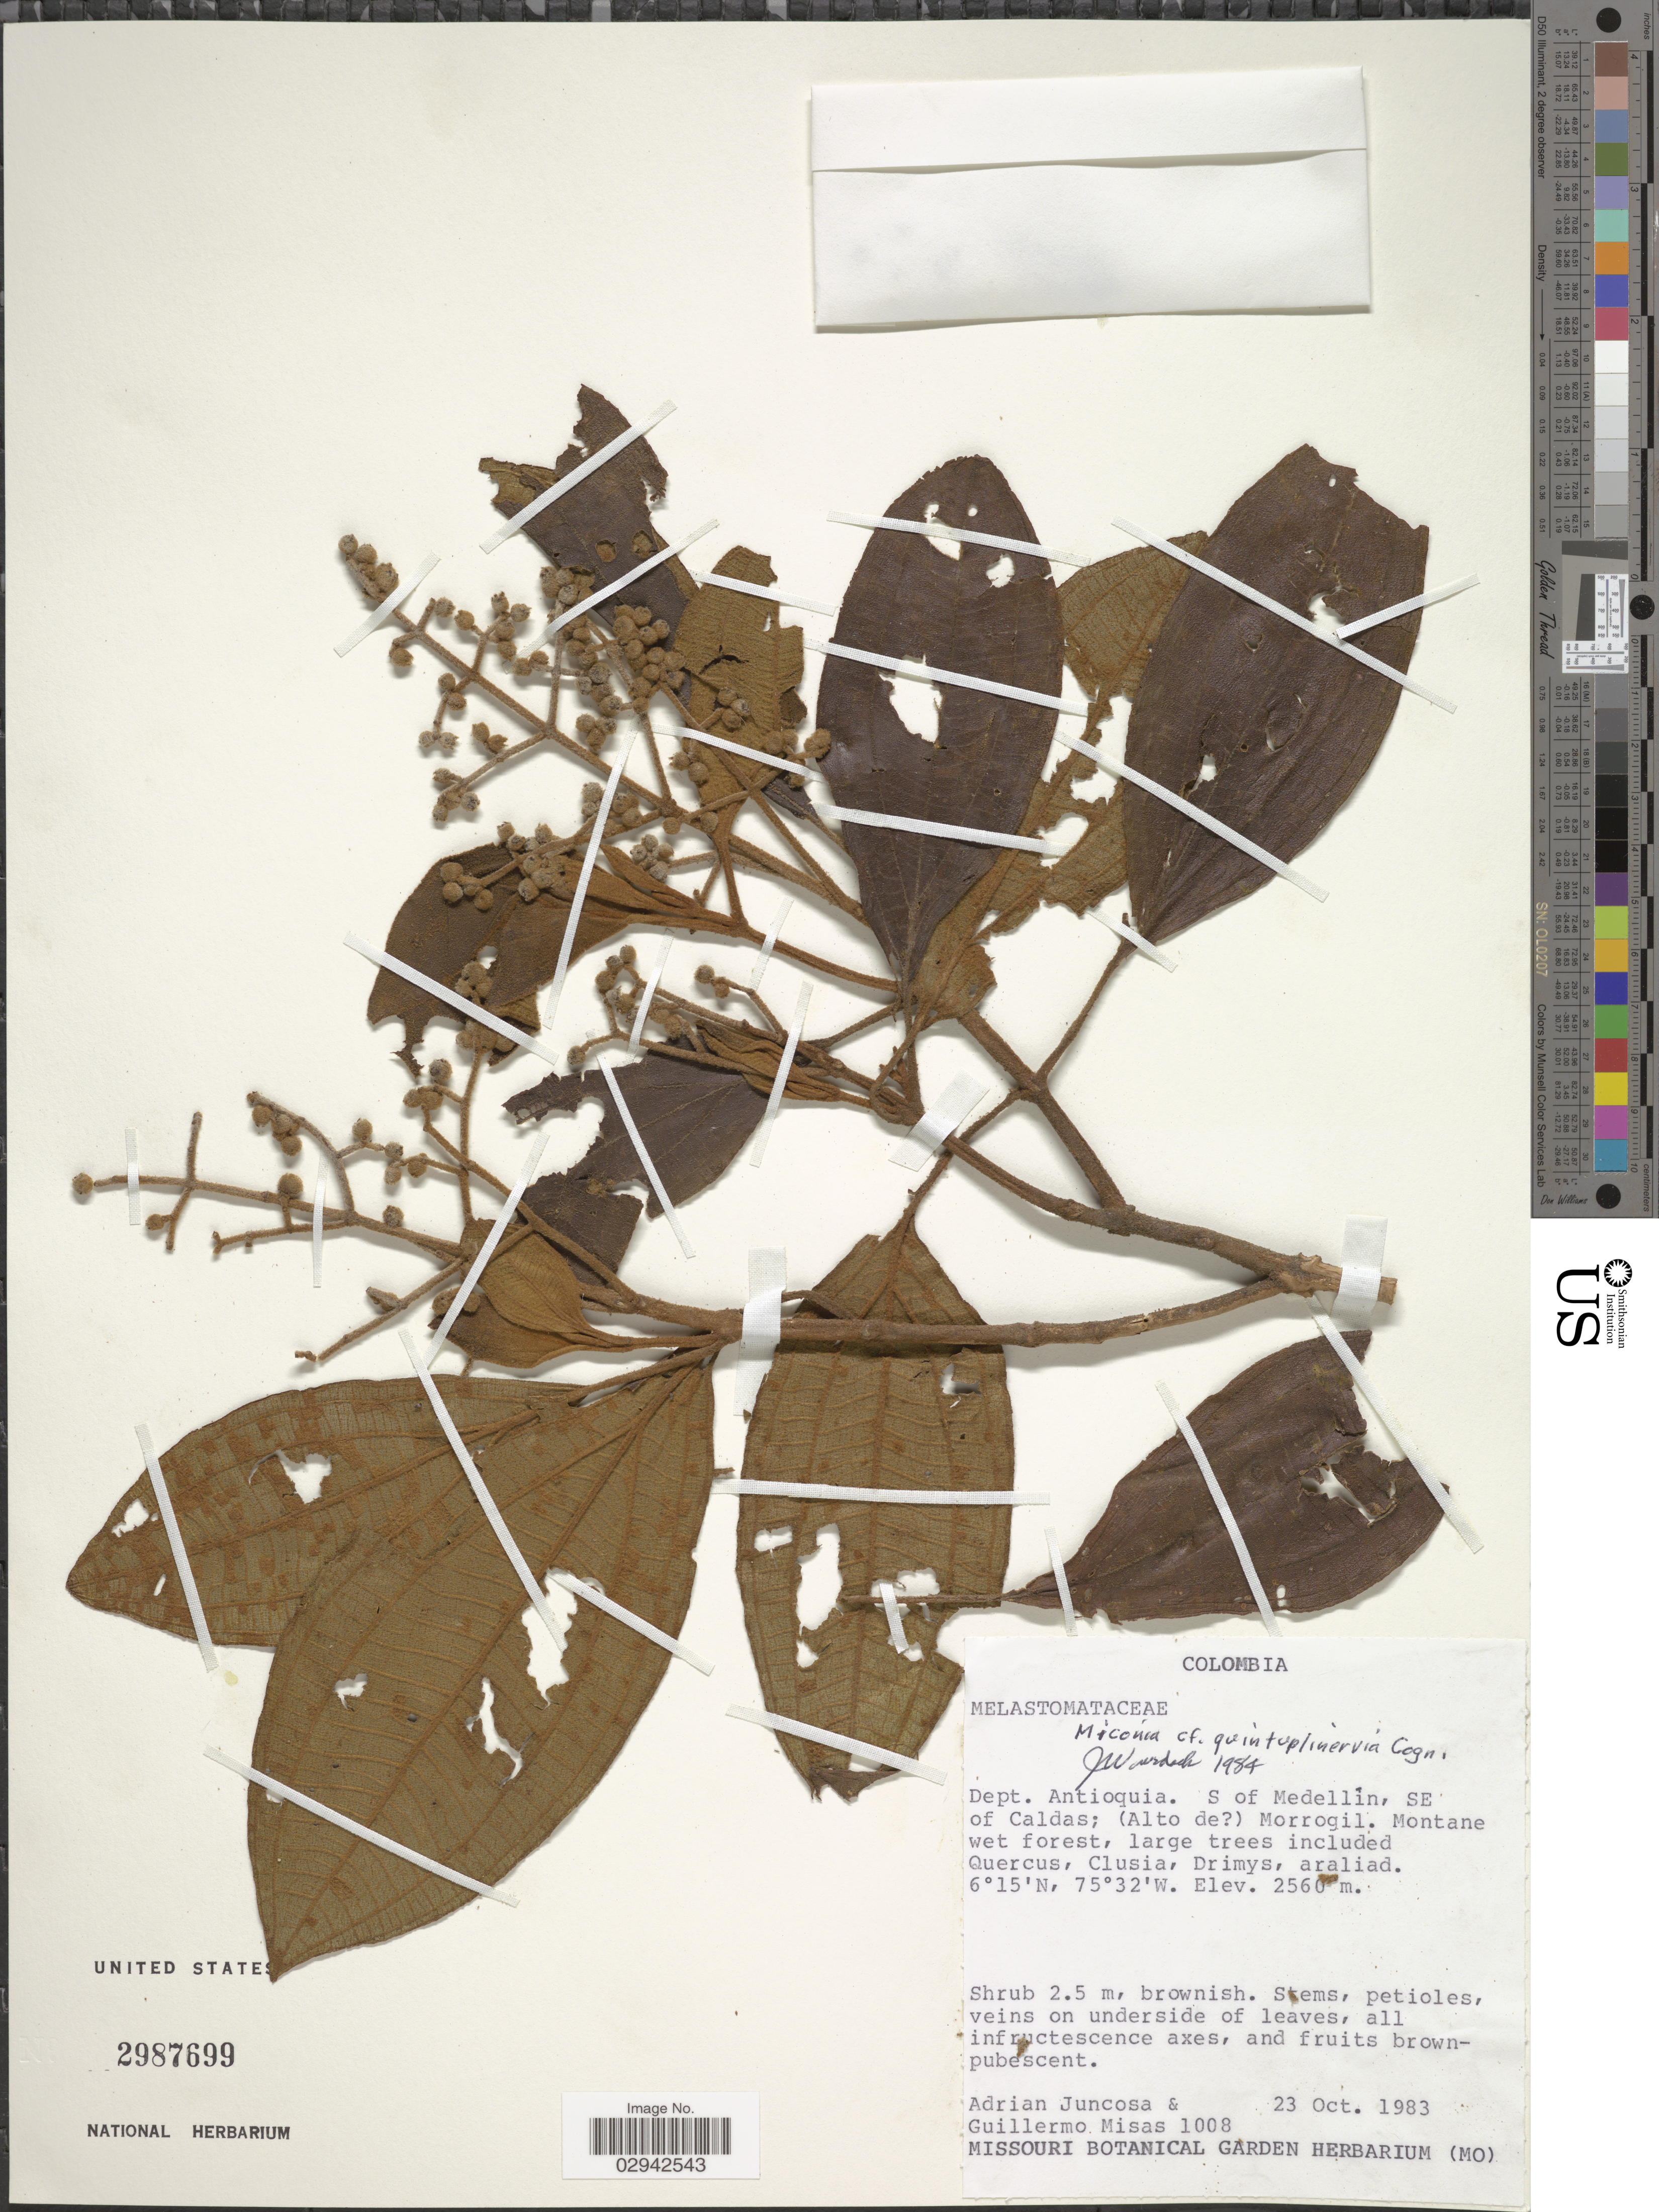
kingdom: Plantae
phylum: Tracheophyta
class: Magnoliopsida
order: Myrtales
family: Melastomataceae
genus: Miconia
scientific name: Miconia quintuplinervia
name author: Cogn.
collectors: A. Juncosa & G. Misas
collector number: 1008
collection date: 1983-10-23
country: Colombia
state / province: Antioquia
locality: Dept. Antioquia, S of Medellín, SE of Caldas; (Alto de [unsure placement]) Morrogil.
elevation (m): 2560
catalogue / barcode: US 2987699